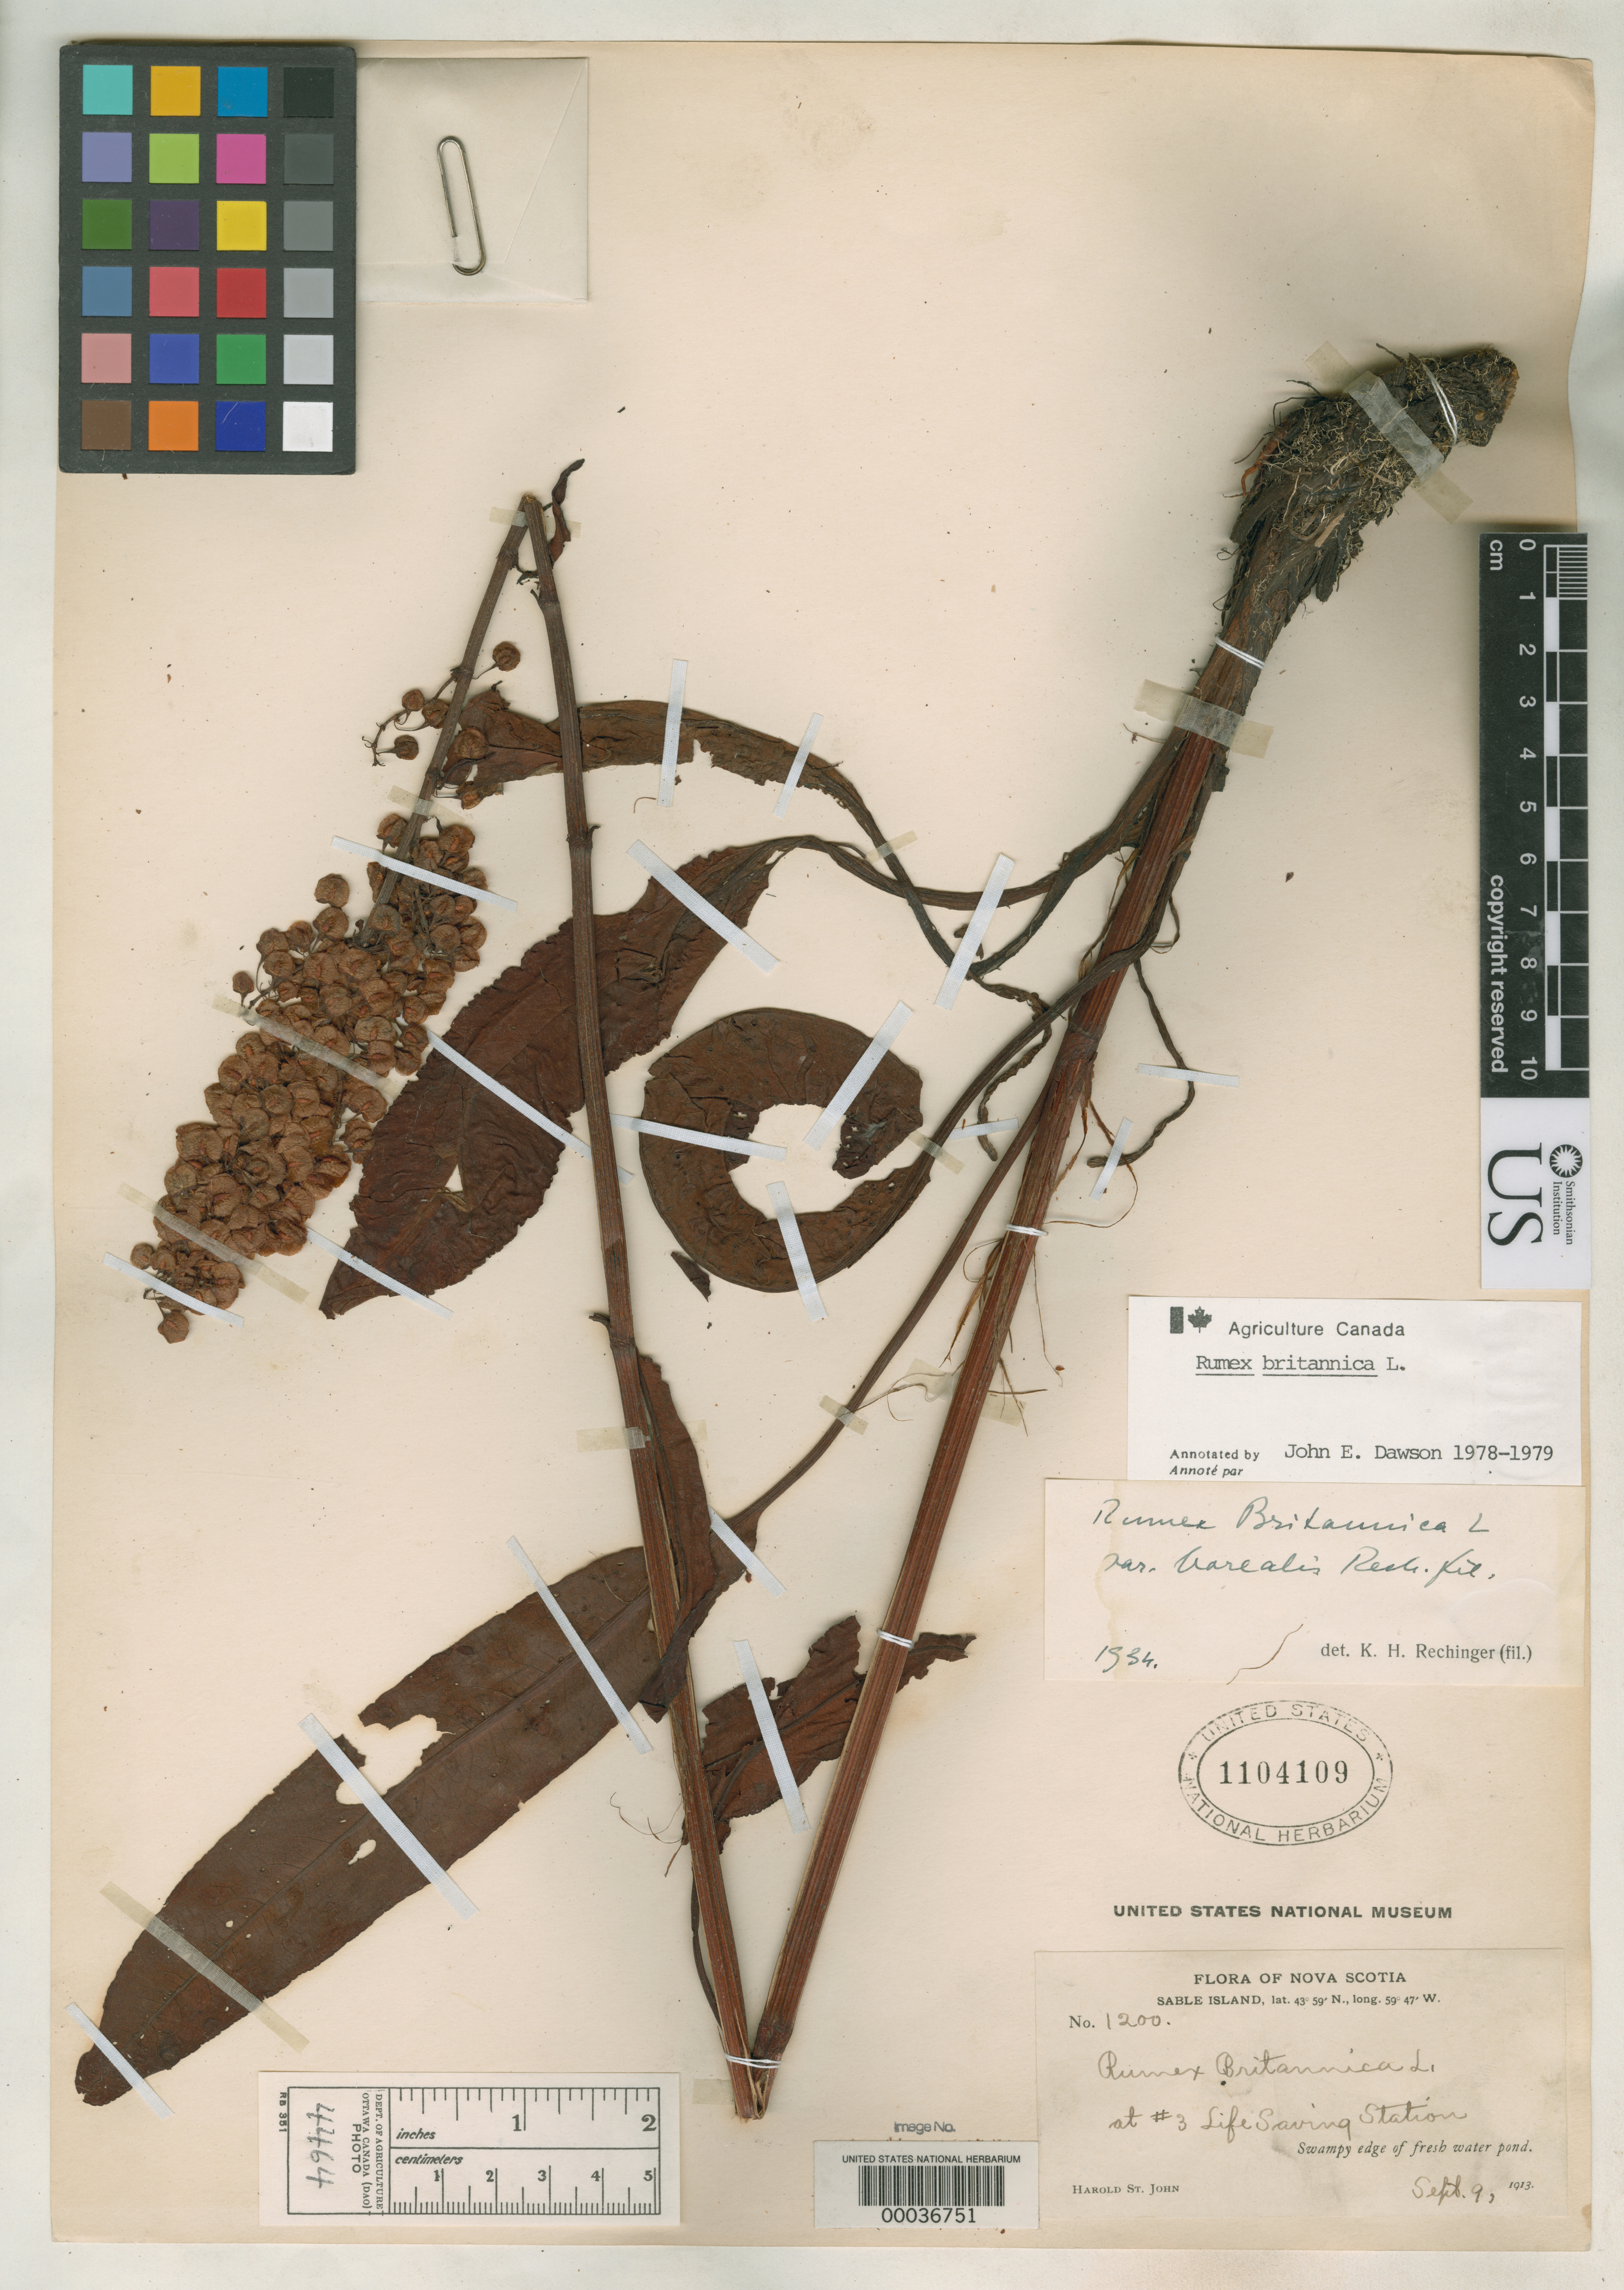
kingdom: Plantae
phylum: Tracheophyta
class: Magnoliopsida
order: Caryophyllales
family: Polygonaceae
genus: Rumex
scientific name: Rumex britannica var. borealis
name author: Rech. f.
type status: Lectotype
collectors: H. St. John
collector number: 1200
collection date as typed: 09 Sep 1913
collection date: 1913-09-09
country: Canada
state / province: Nova Scotia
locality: Sable Island, at #3 life saving station.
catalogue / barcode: US 1104109